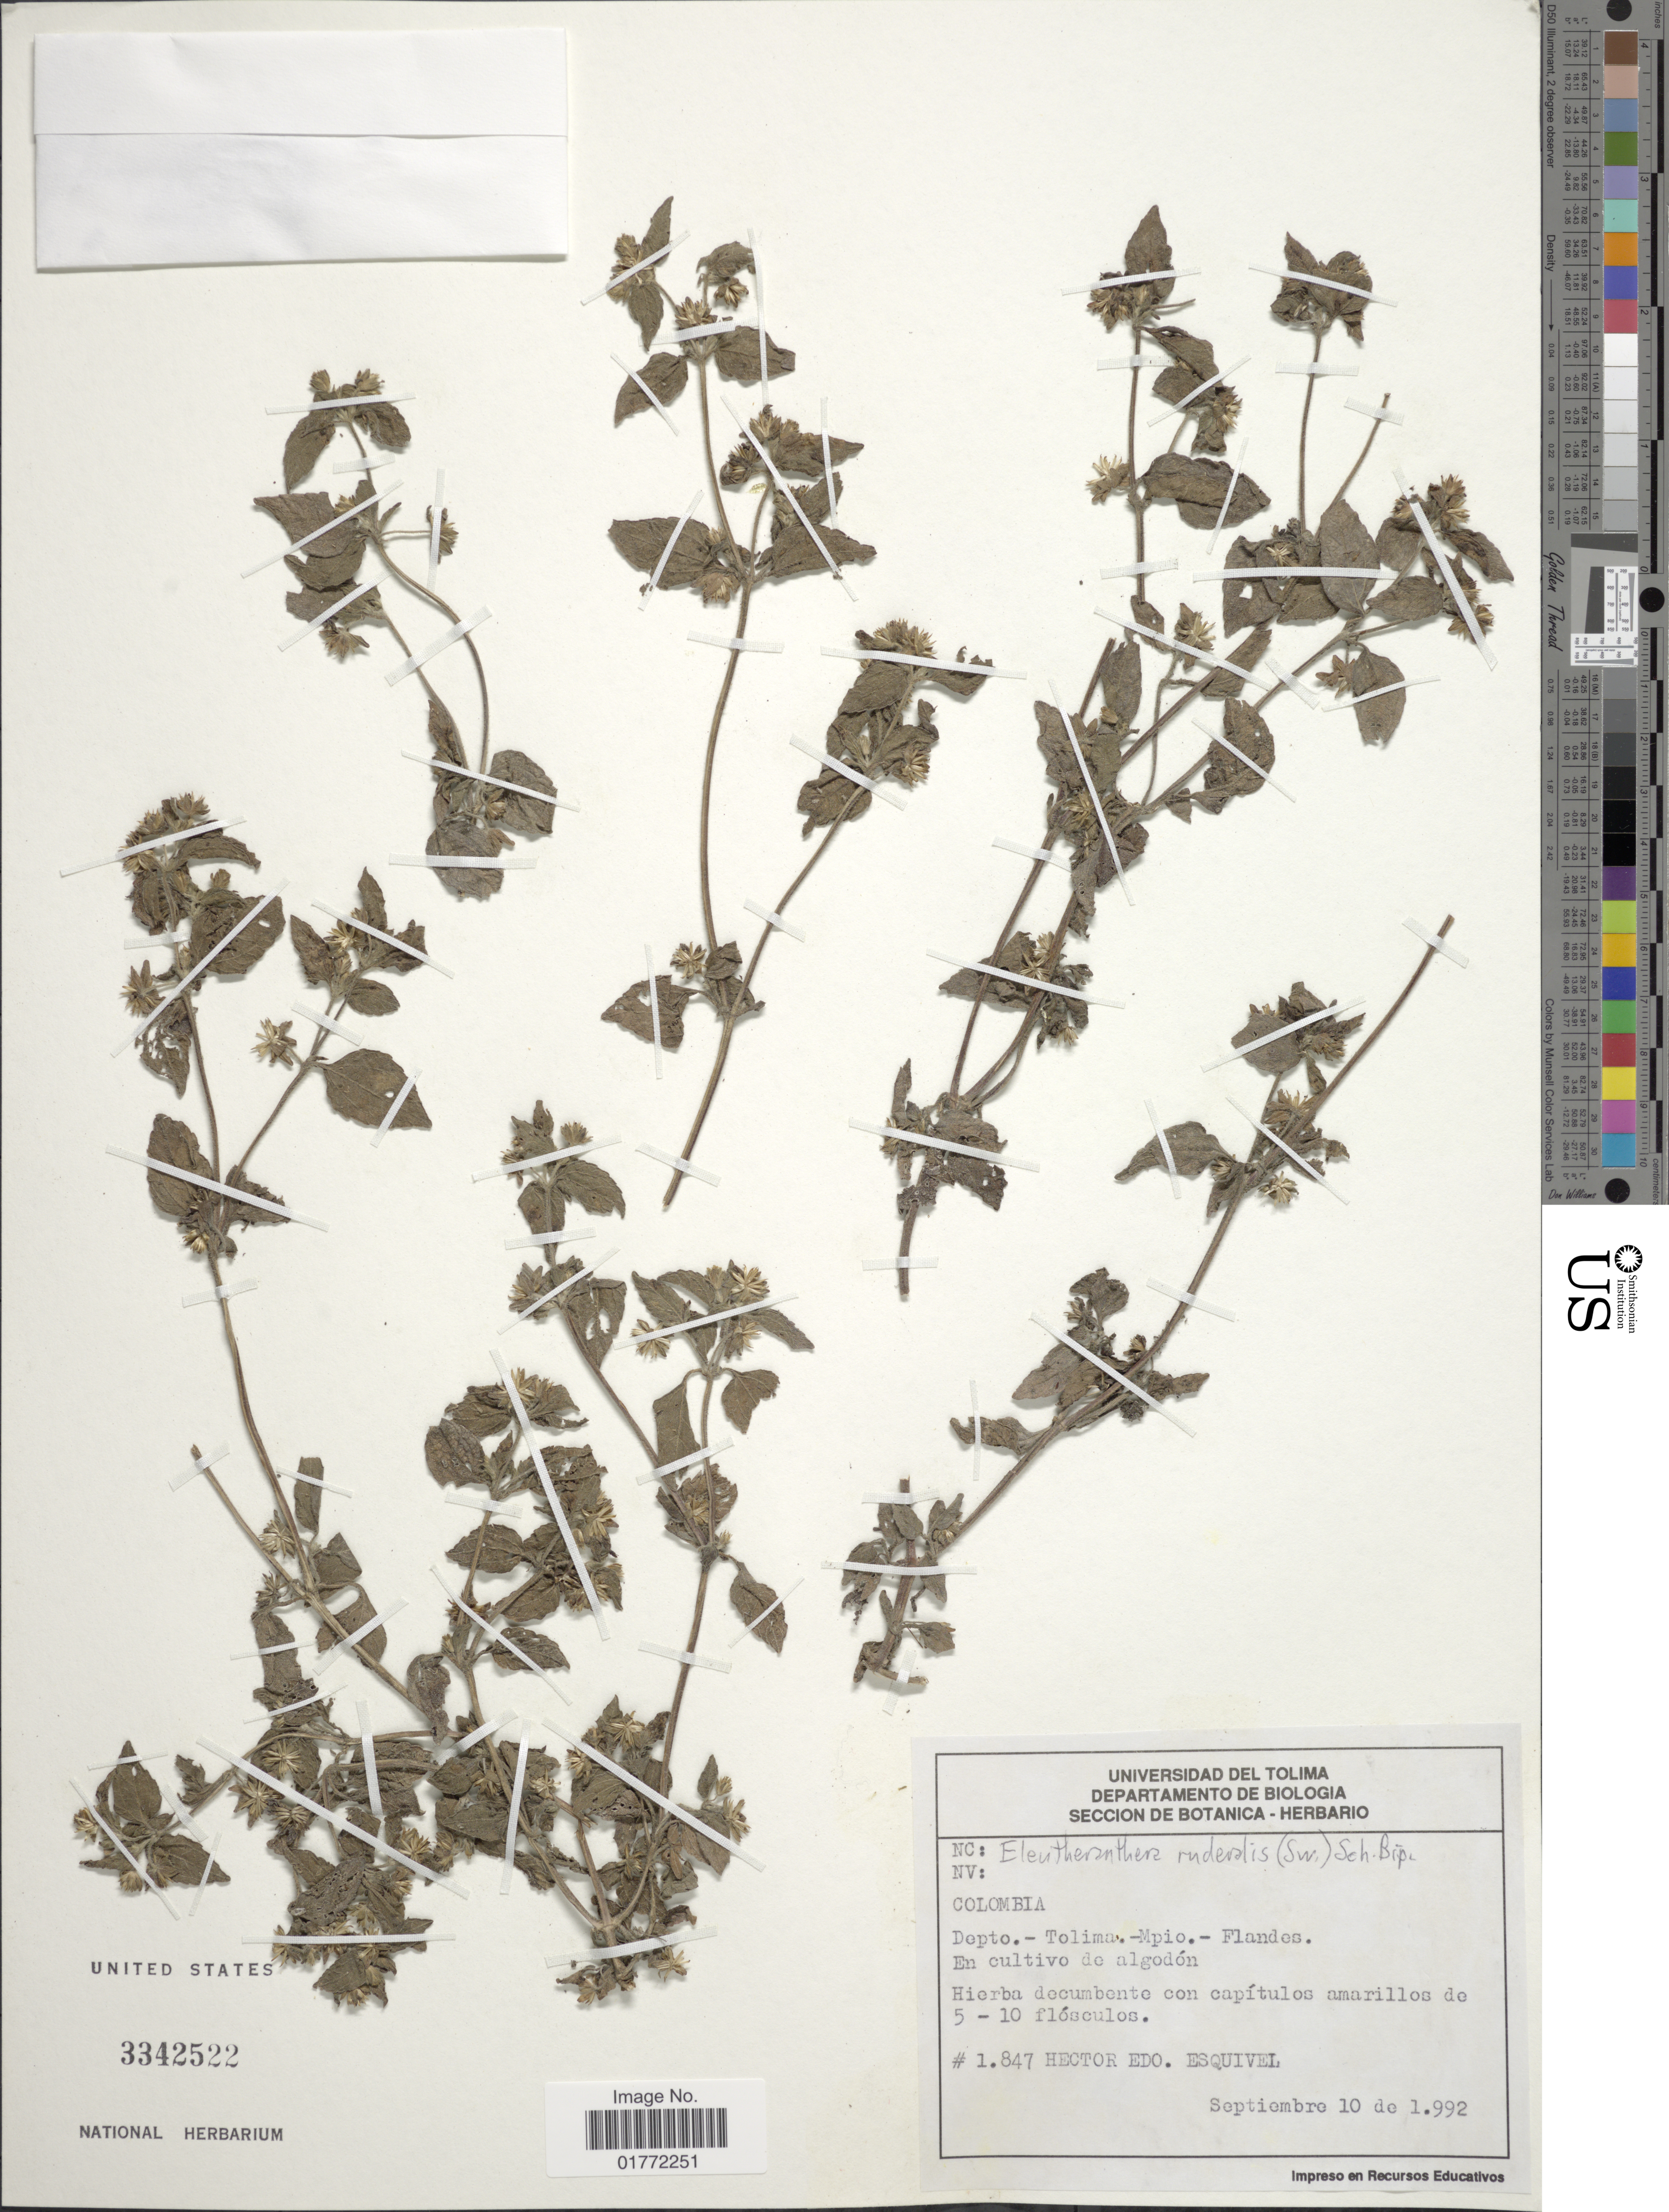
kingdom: Plantae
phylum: Tracheophyta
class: Magnoliopsida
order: Asterales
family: Asteraceae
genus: Eleutheranthera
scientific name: Eleutheranthera ruderalis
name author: (Sw.) Sch. Bip.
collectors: H. Esquivel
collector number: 1847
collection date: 1992-09-10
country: Colombia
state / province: Tolima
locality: Mpio. Flandes,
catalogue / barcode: US 3342522